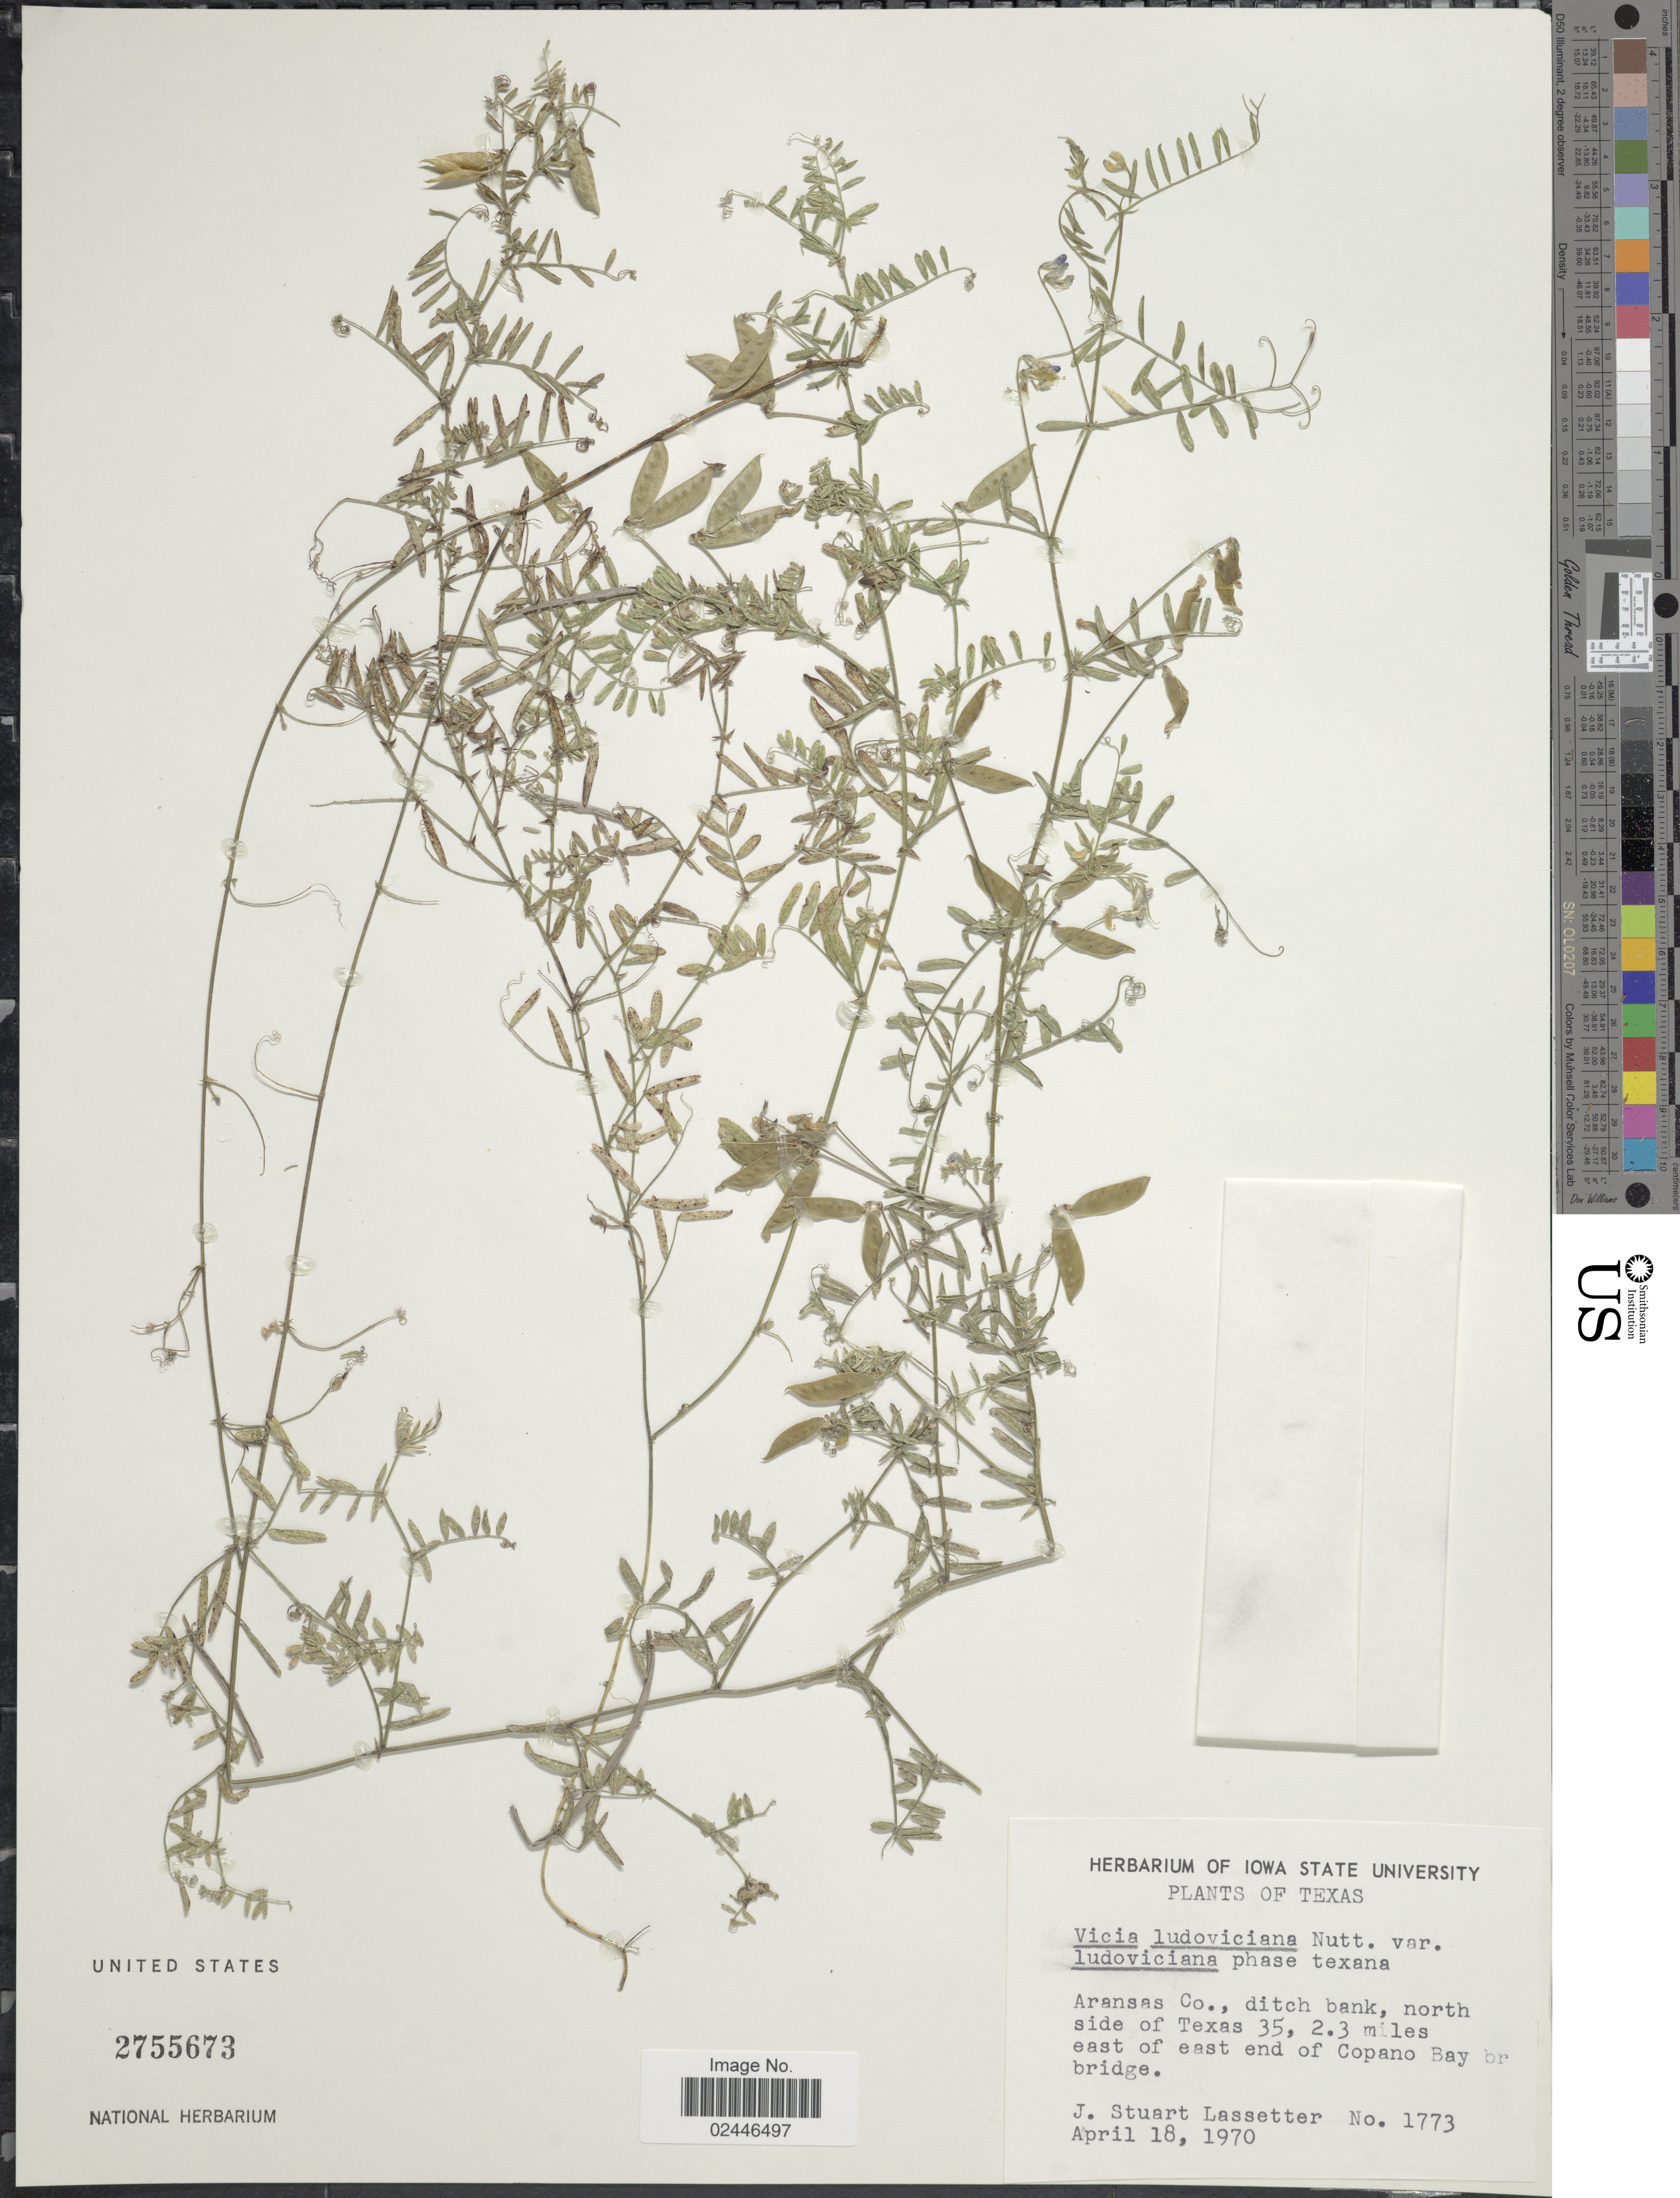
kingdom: Plantae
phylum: Tracheophyta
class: Magnoliopsida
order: Fabales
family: Fabaceae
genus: Vicia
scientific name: Vicia ludoviciana var. ludoviciana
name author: Nutt. ex Torr. & A. Gray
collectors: J. Lassetter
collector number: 1773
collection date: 1970-04-18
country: United States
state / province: Texas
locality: Aransas Co., ditch bank, north side of Texas 35, 2.3 miles east of east end of Copano Bay bridge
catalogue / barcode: US 2755673